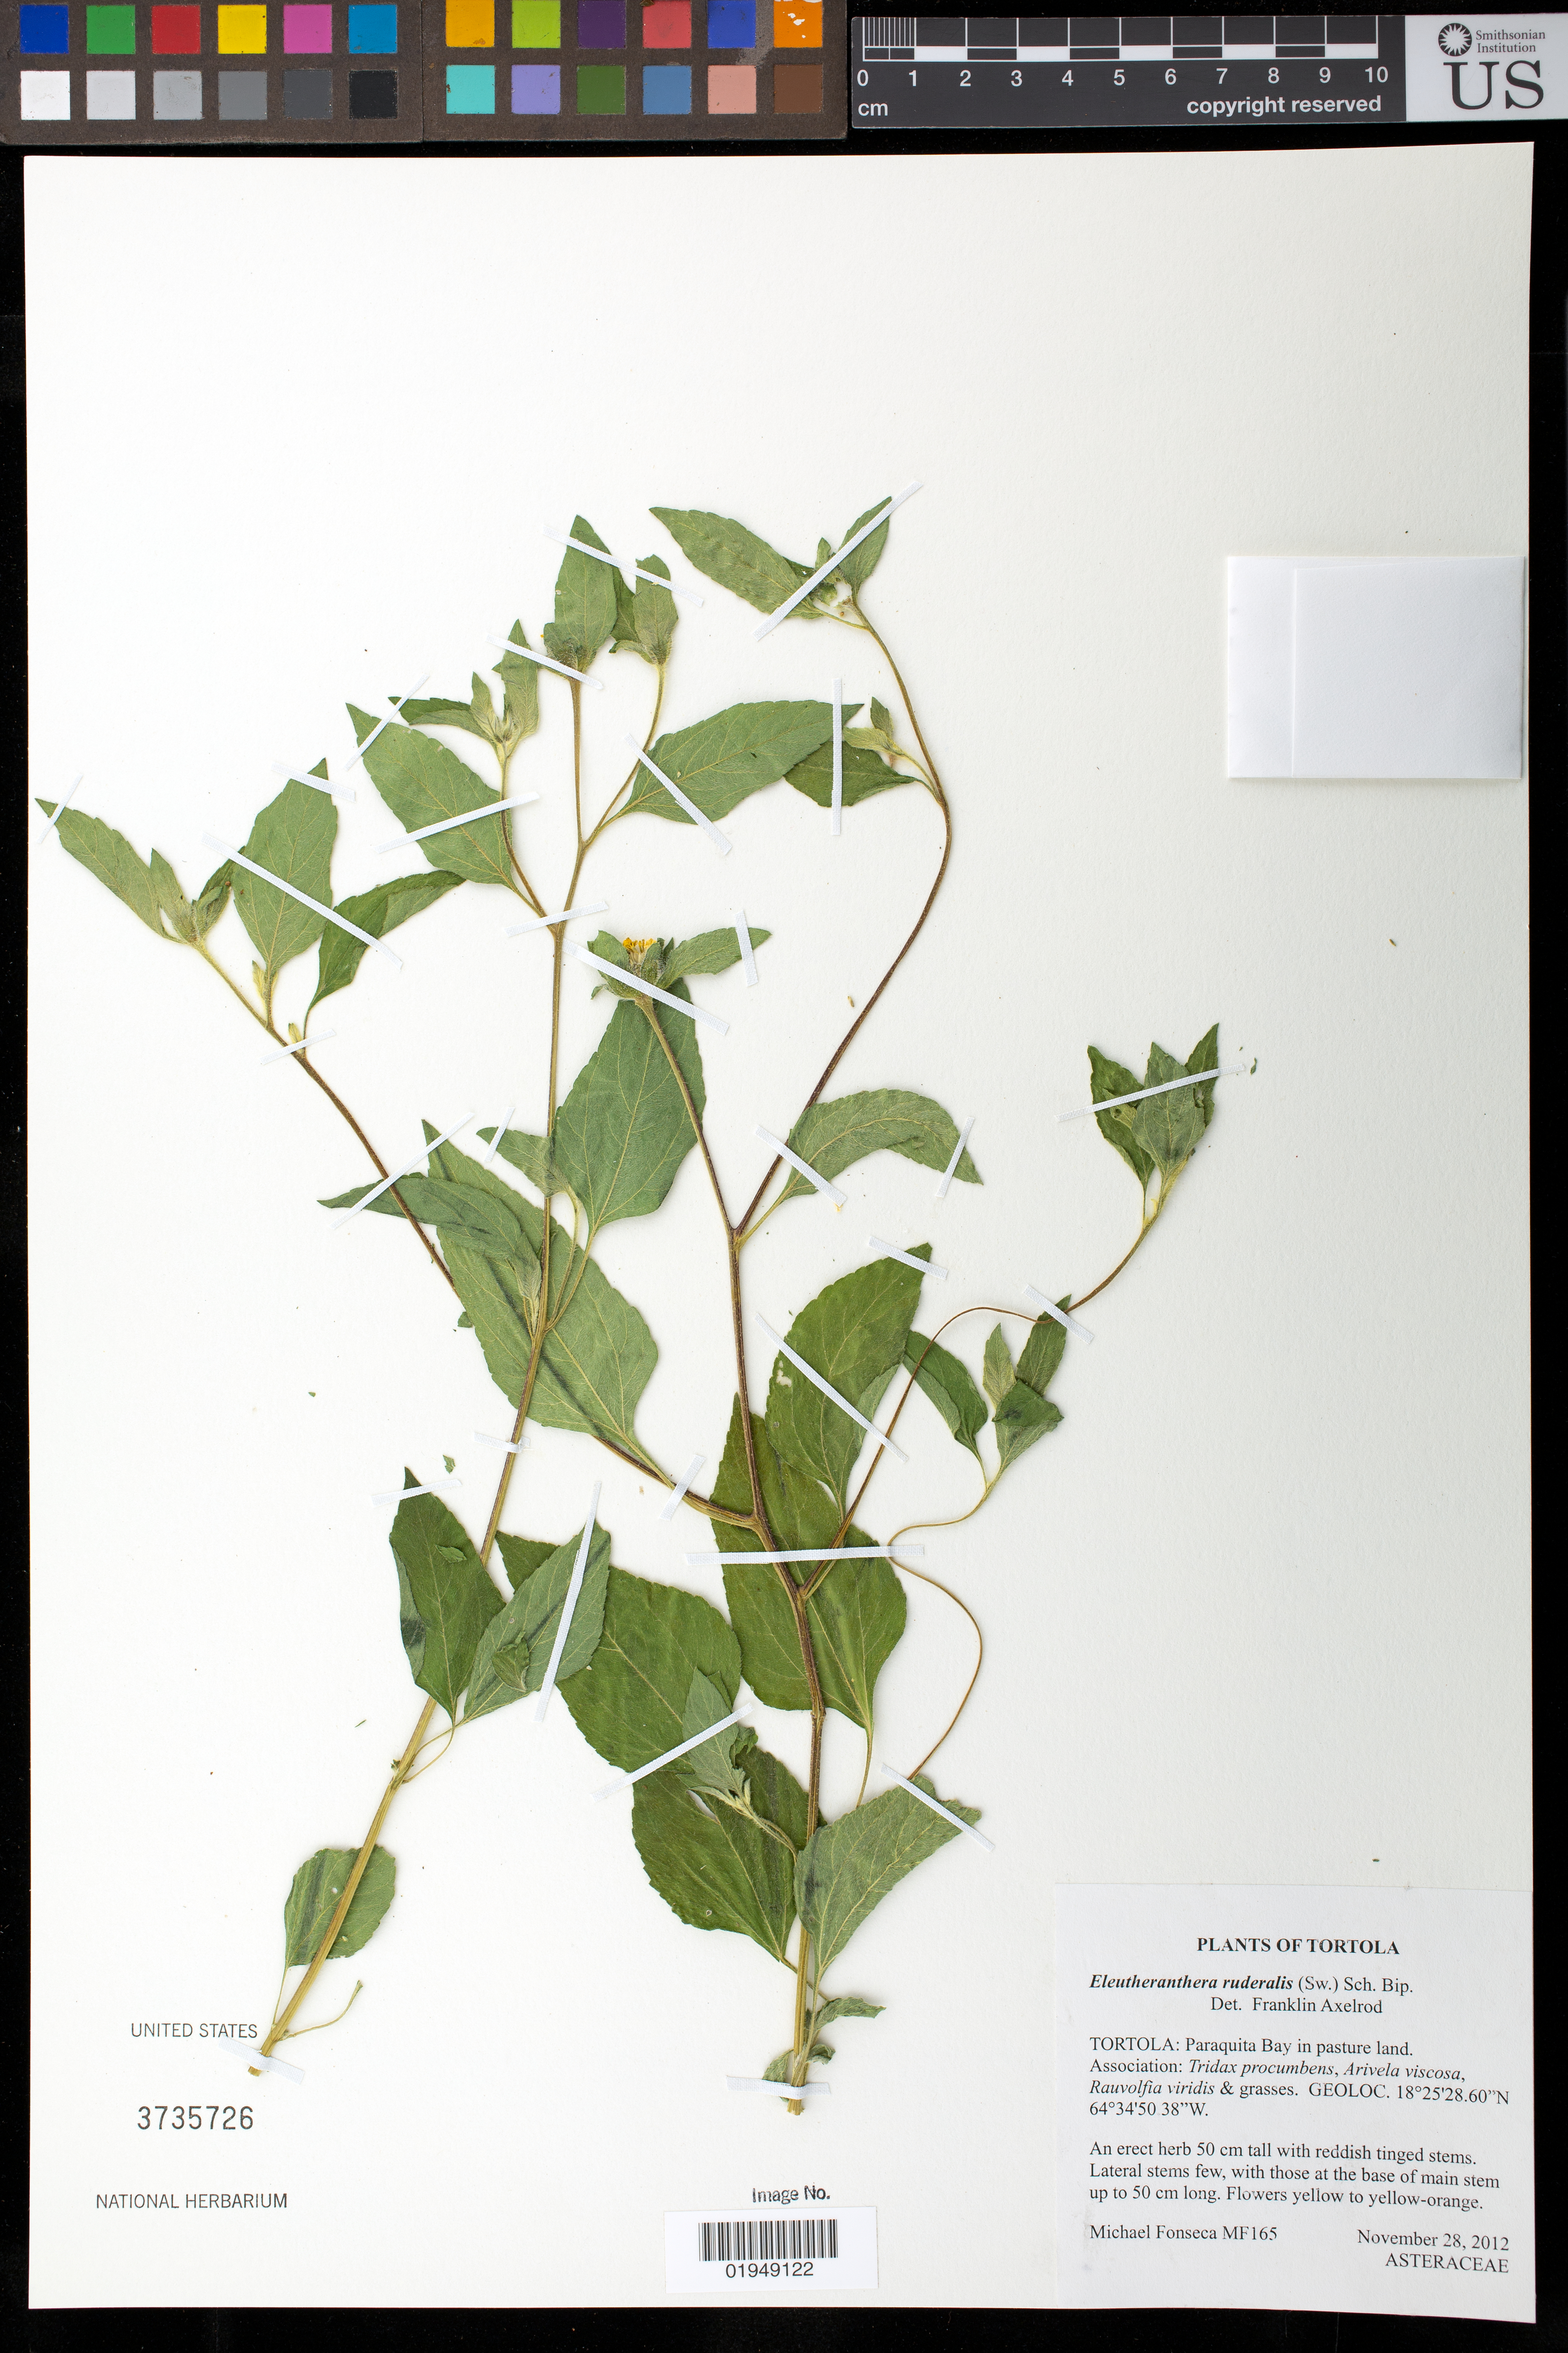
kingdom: Plantae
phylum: Tracheophyta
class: Magnoliopsida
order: Asterales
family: Asteraceae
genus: Eleutheranthera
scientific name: Eleutheranthera ruderalis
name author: (Sw.) Sch. Bip.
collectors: M. Fonseca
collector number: MF165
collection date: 2012-11-28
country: Puerto Rico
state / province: Tortola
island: Puerto Rico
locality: Paraquita Bay in pasture land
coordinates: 18 25'28.60"N, 64 35'50.38" W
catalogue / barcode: US 3735726